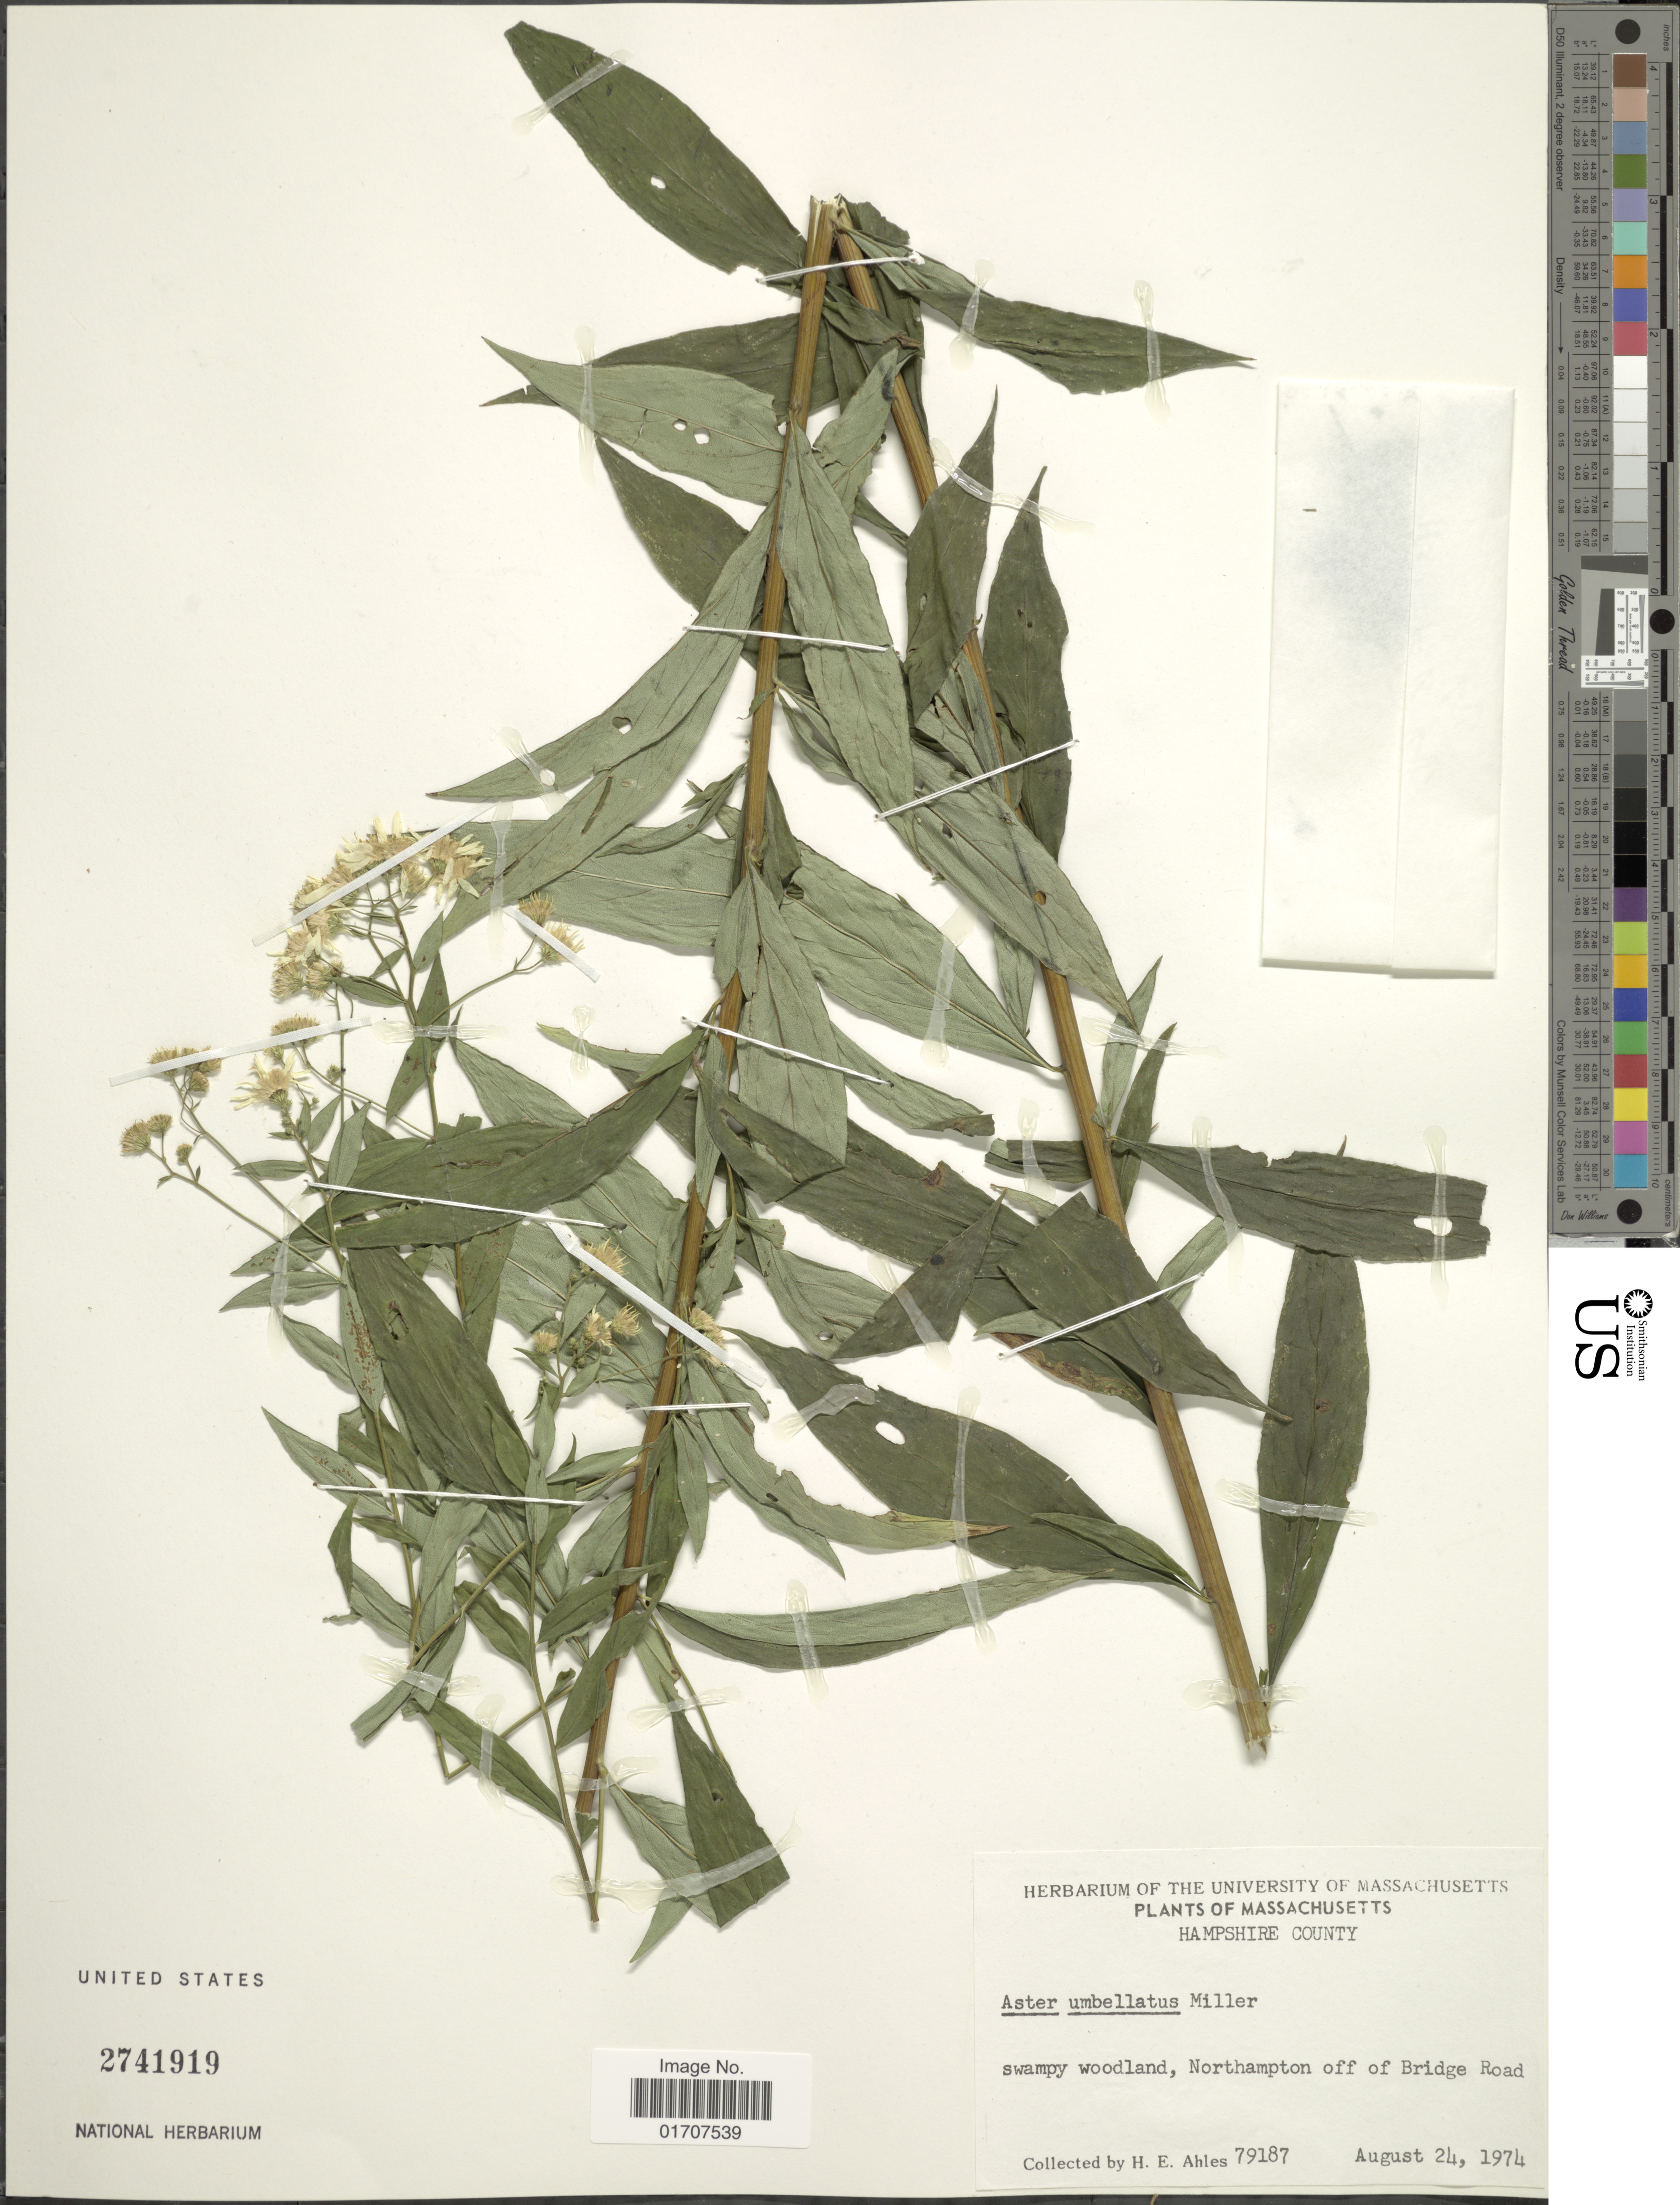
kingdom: Plantae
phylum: Tracheophyta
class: Magnoliopsida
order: Asterales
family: Asteraceae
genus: Doellingeria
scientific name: Doellingeria umbellata var. umbellata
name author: Nees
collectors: H. E. Ahles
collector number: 79187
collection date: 1974-08-24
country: United States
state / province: Massachusetts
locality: Hampshire County, Northampton off of Bridge Road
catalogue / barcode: US 2741919